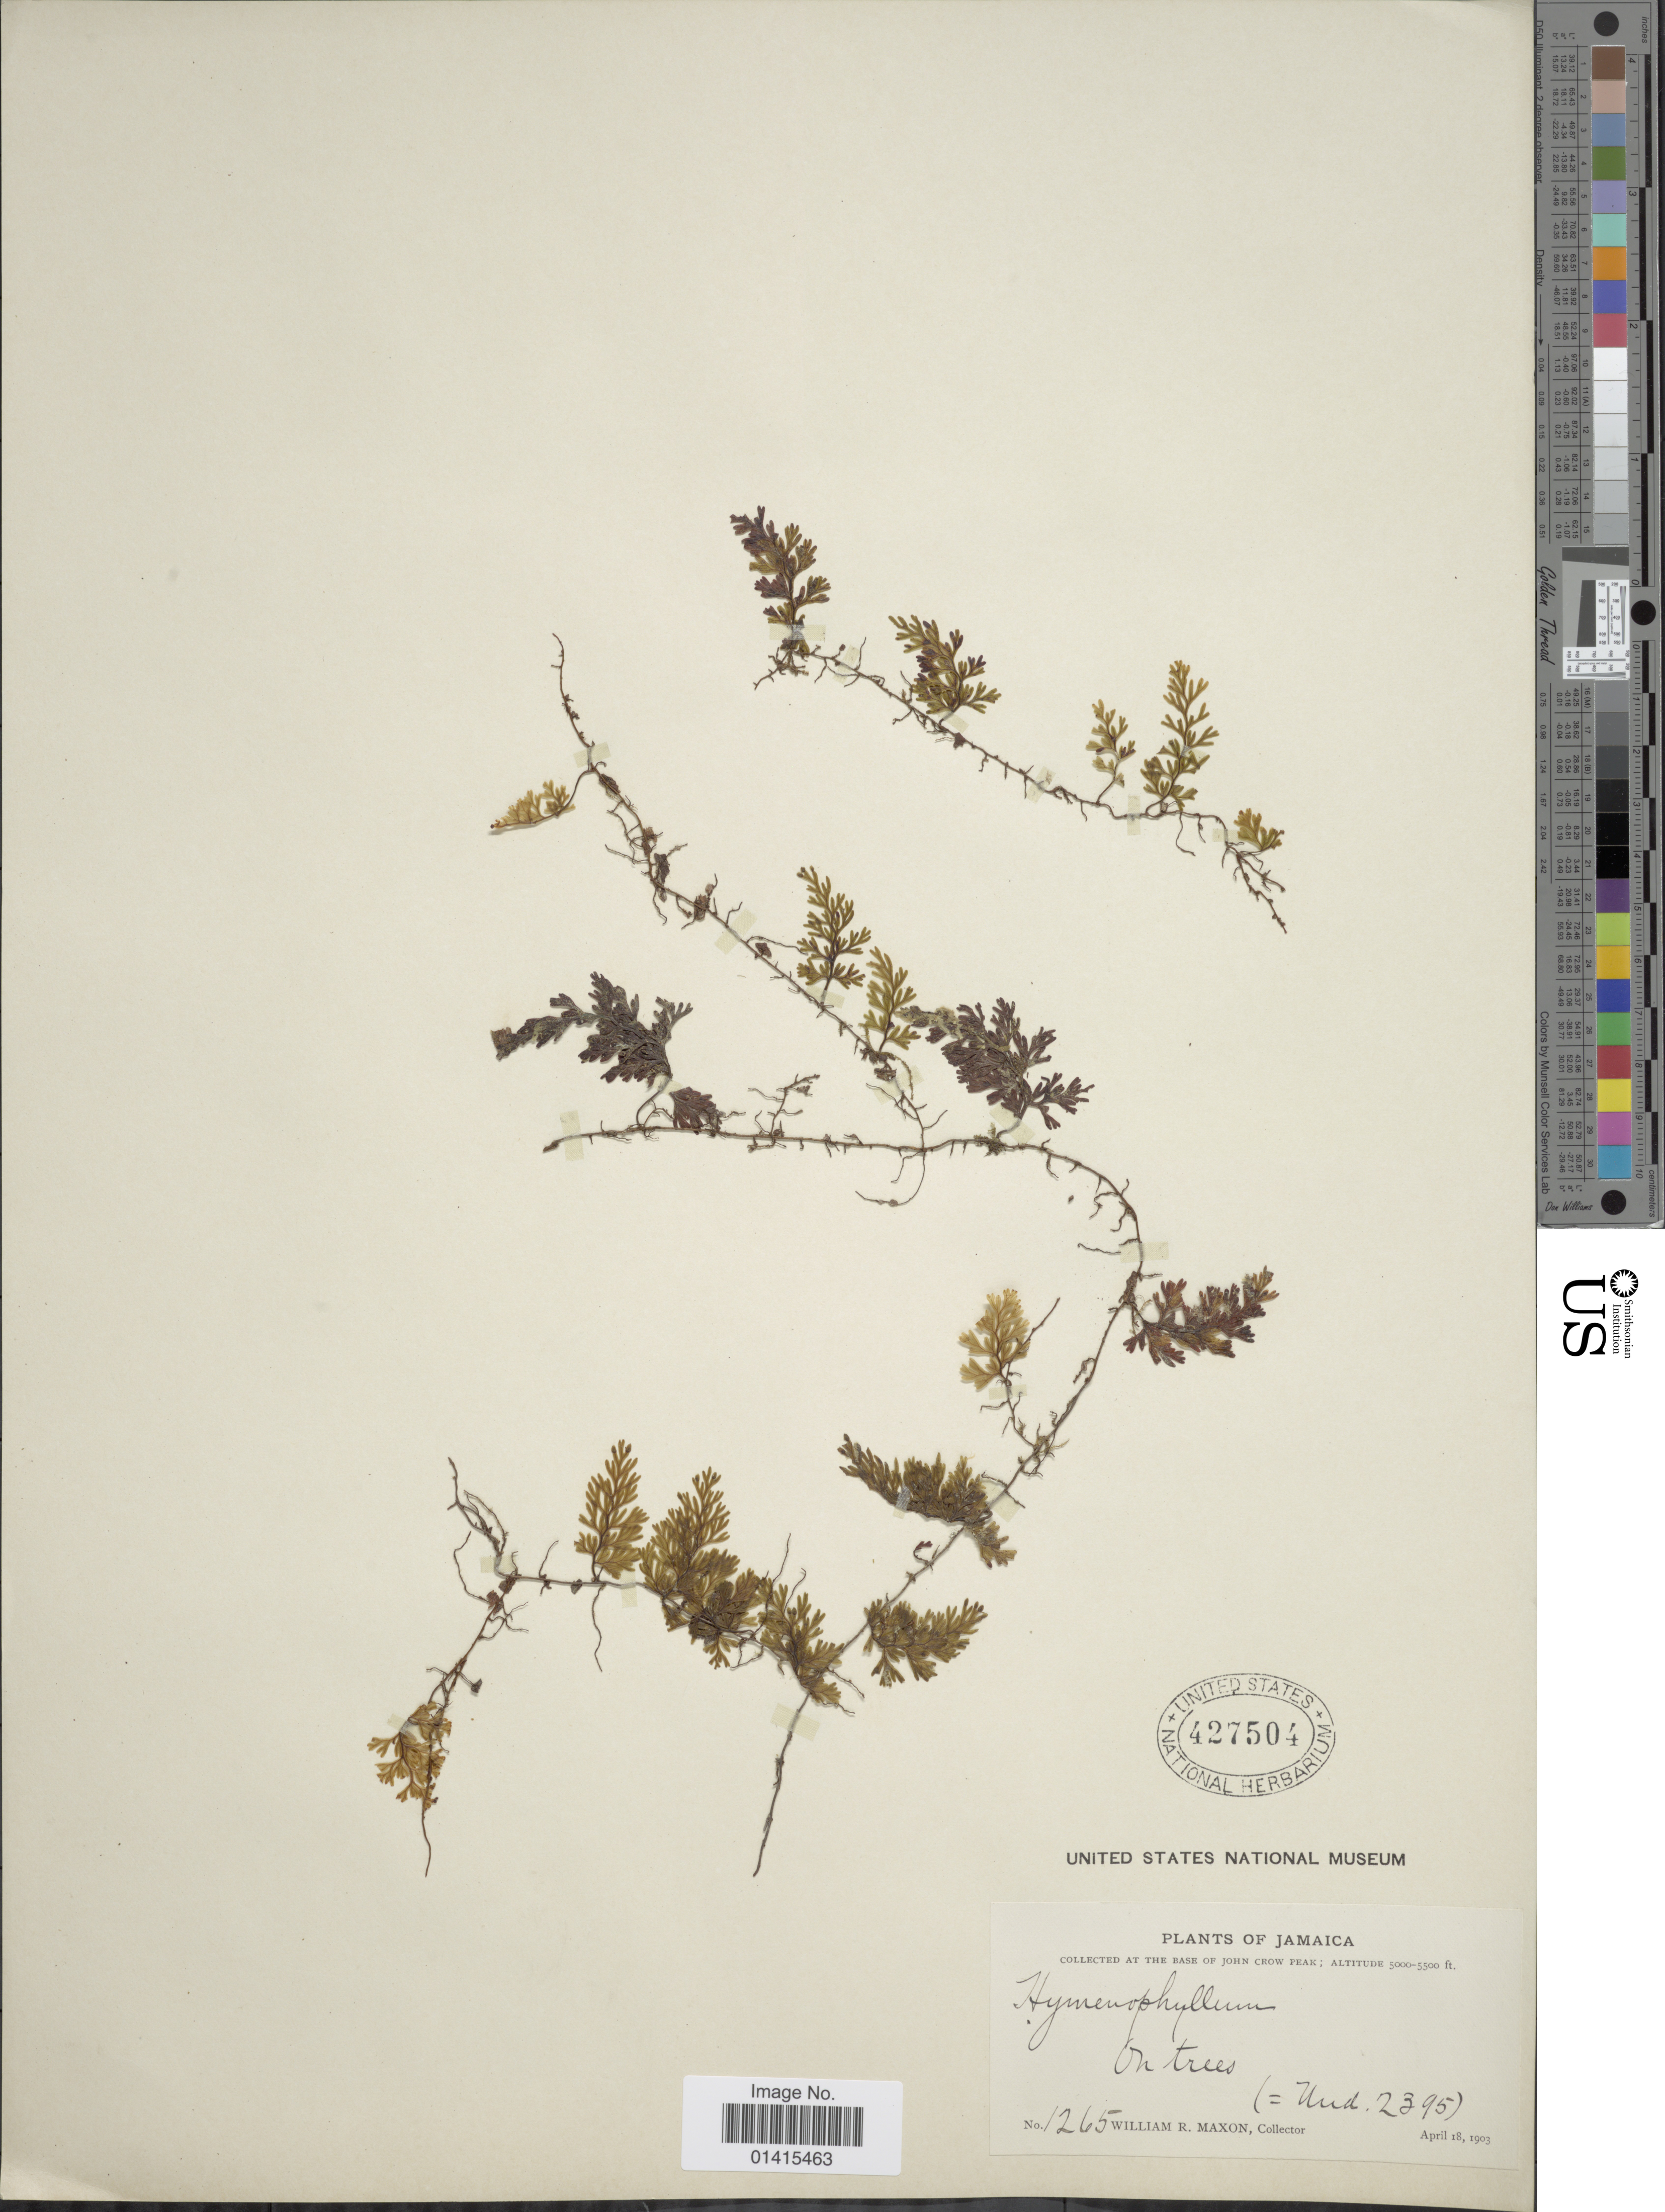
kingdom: Plantae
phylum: Tracheophyta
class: Polypodiopsida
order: Hymenophyllales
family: Hymenophyllaceae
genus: Hymenophyllum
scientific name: Hymenophyllum polyanthos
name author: (Sw.) Sw.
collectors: W. R. Maxon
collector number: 1265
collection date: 1903-04-18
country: Jamaica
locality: At the base of John Crow Peak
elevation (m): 1524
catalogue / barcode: US 427504